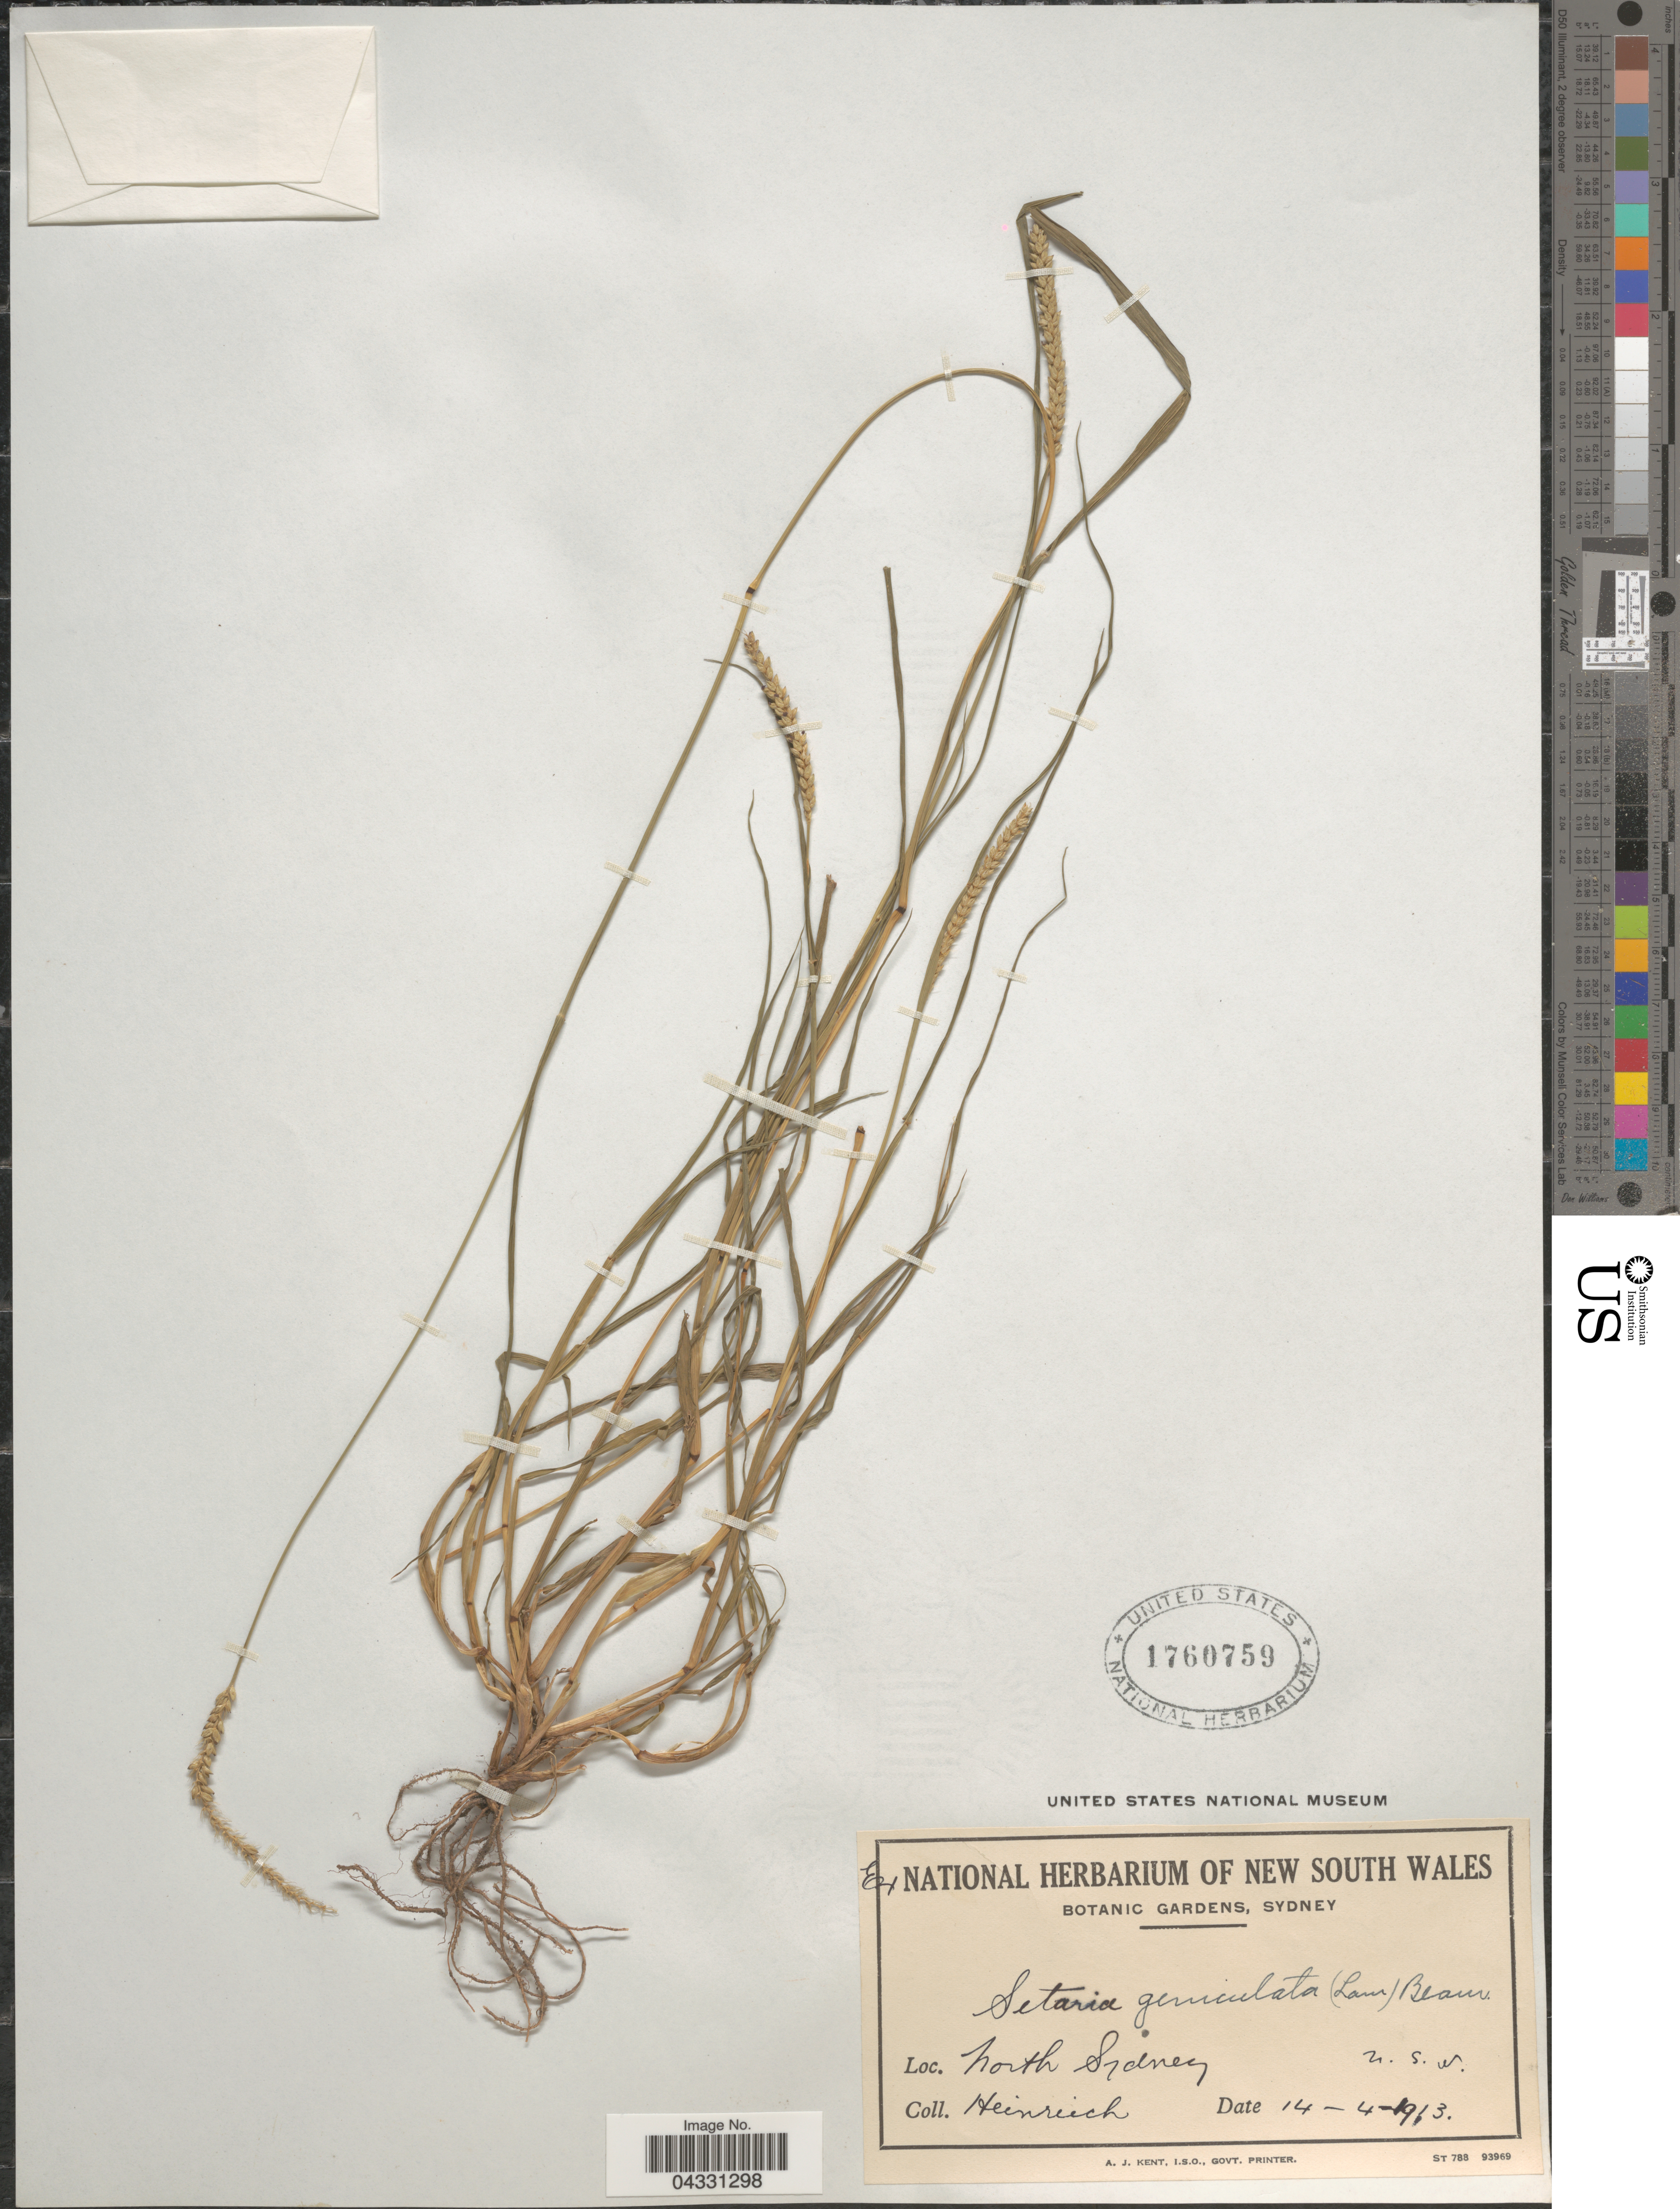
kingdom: Plantae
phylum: Tracheophyta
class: Liliopsida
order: Poales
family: Poaceae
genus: Setaria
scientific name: Setaria sp.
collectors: Heinrich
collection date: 1913-04-14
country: Australia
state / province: New South Wales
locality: North Sydney.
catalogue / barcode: US 1760759